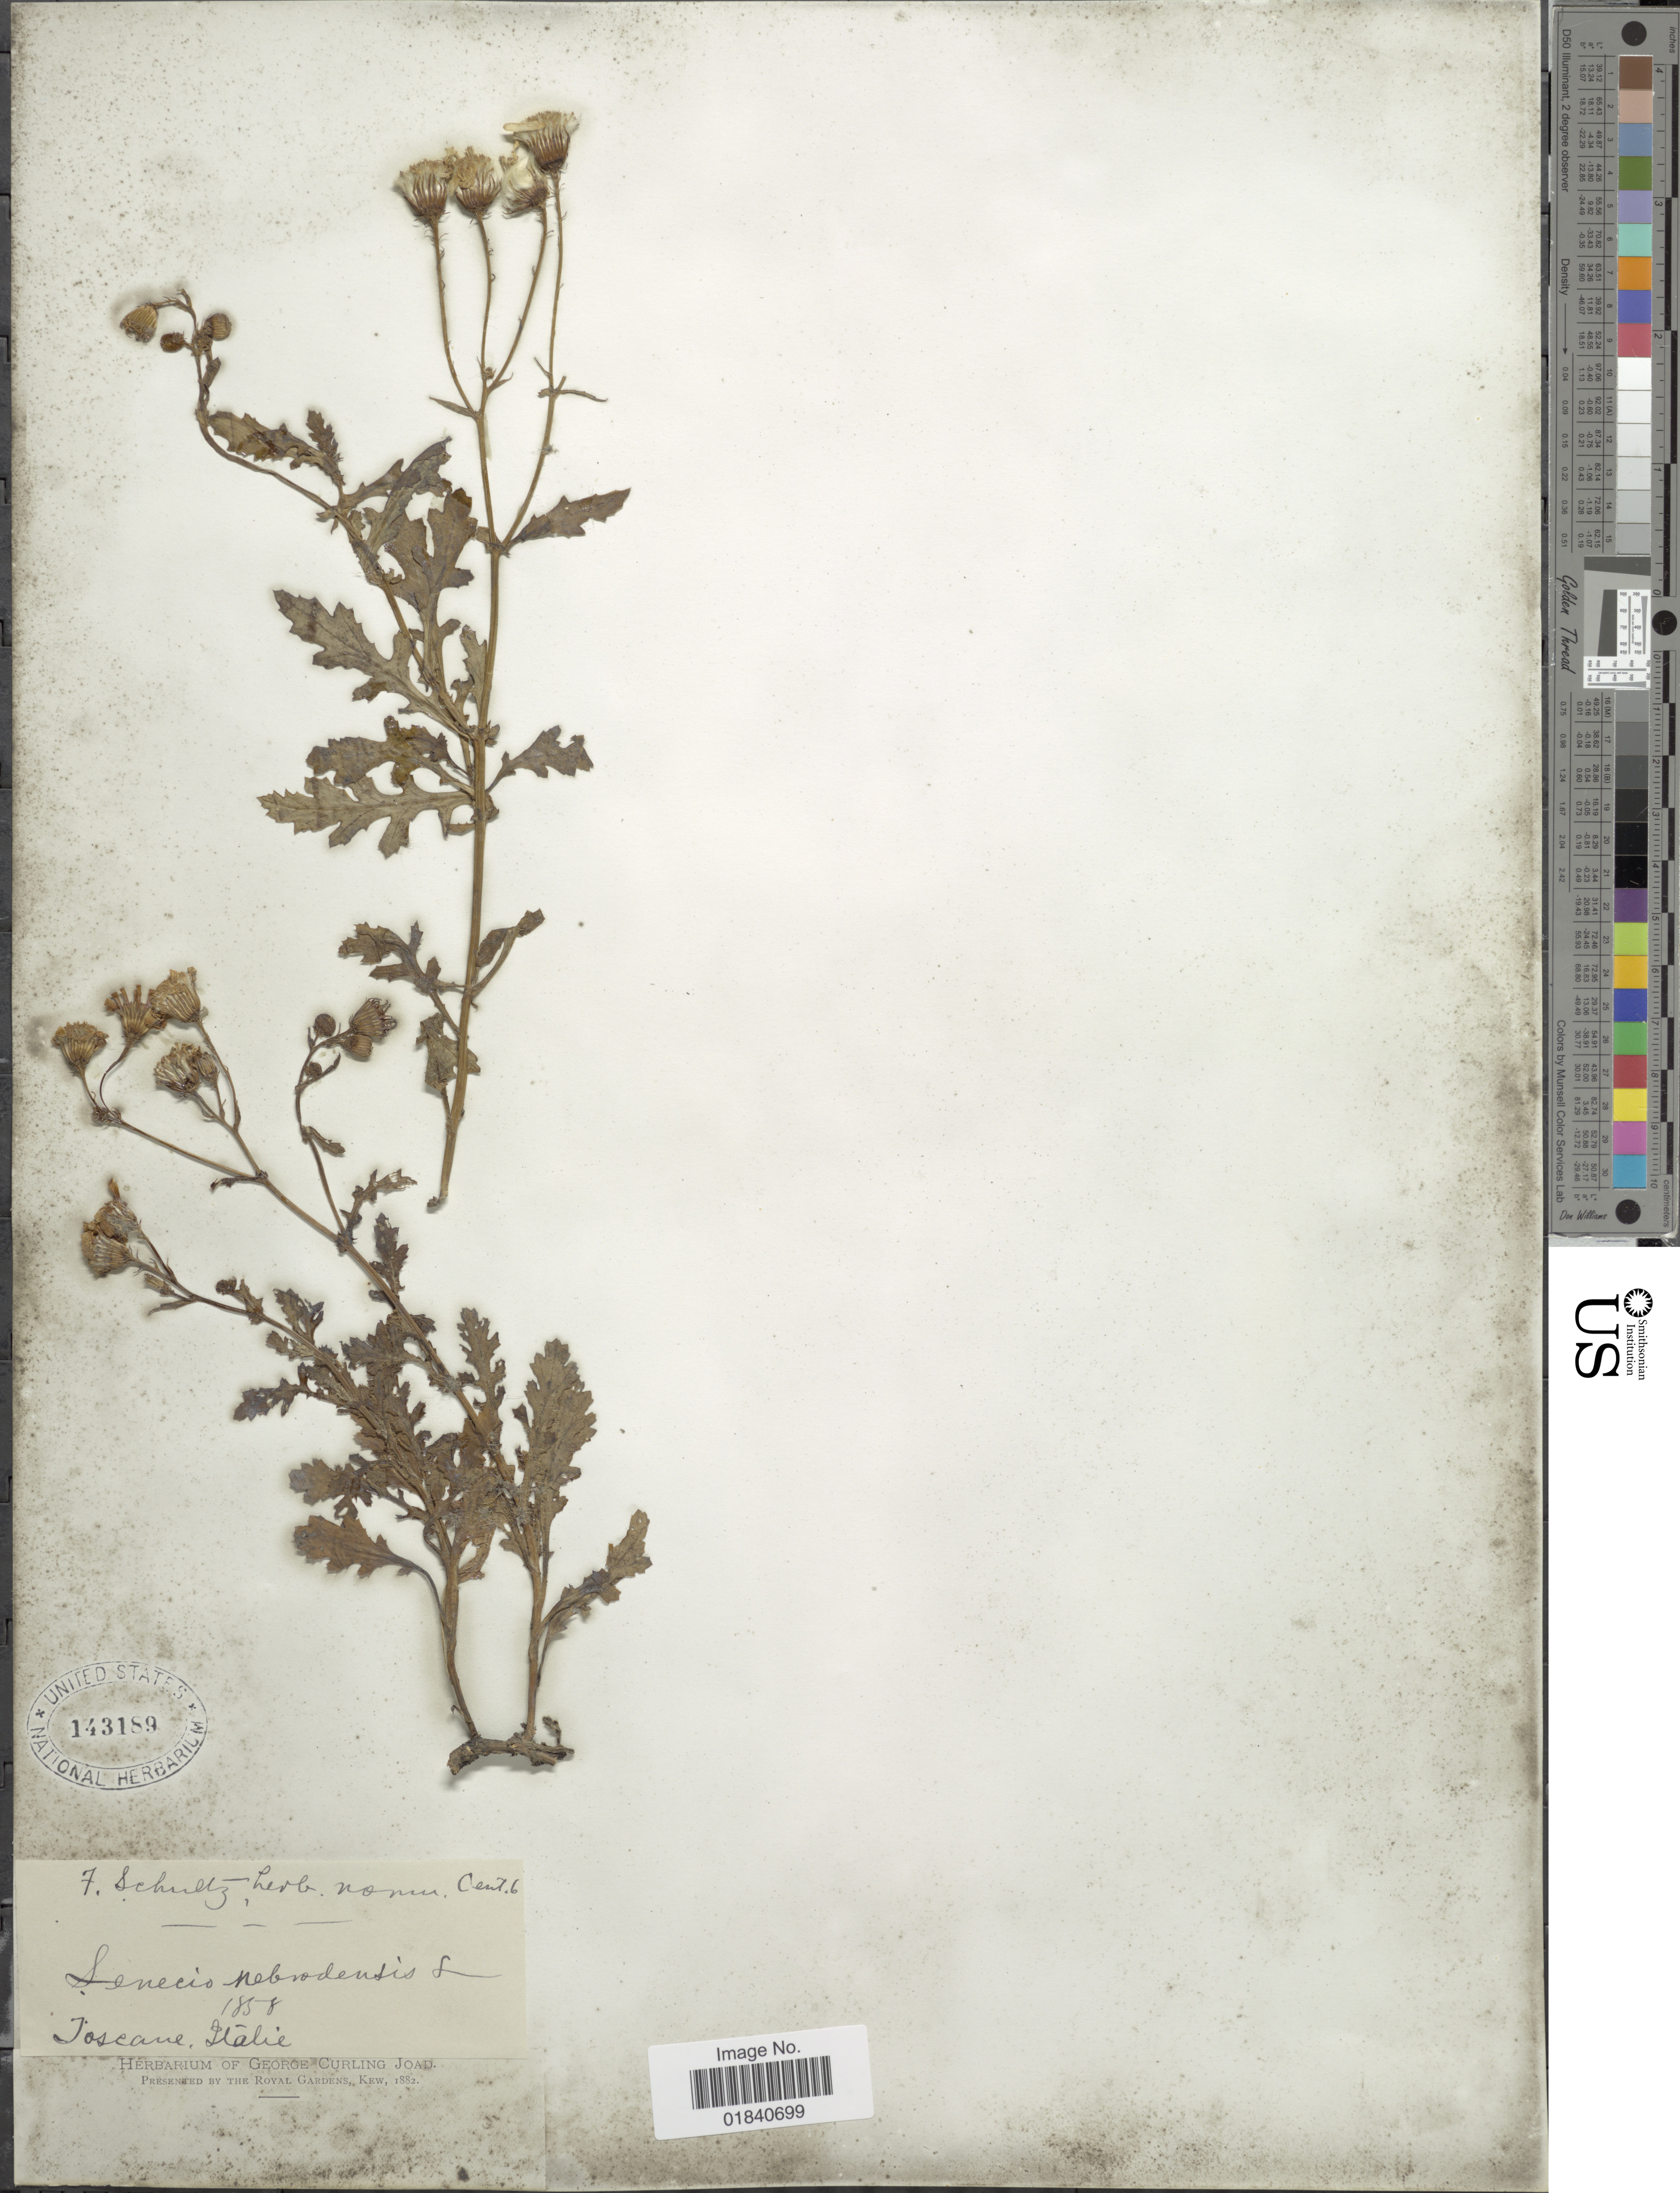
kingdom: Plantae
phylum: Tracheophyta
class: Magnoliopsida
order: Asterales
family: Asteraceae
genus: Senecio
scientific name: Senecio nebrodensis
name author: L.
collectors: F. Schultz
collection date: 1858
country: Italy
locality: Toscane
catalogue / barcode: US 143189